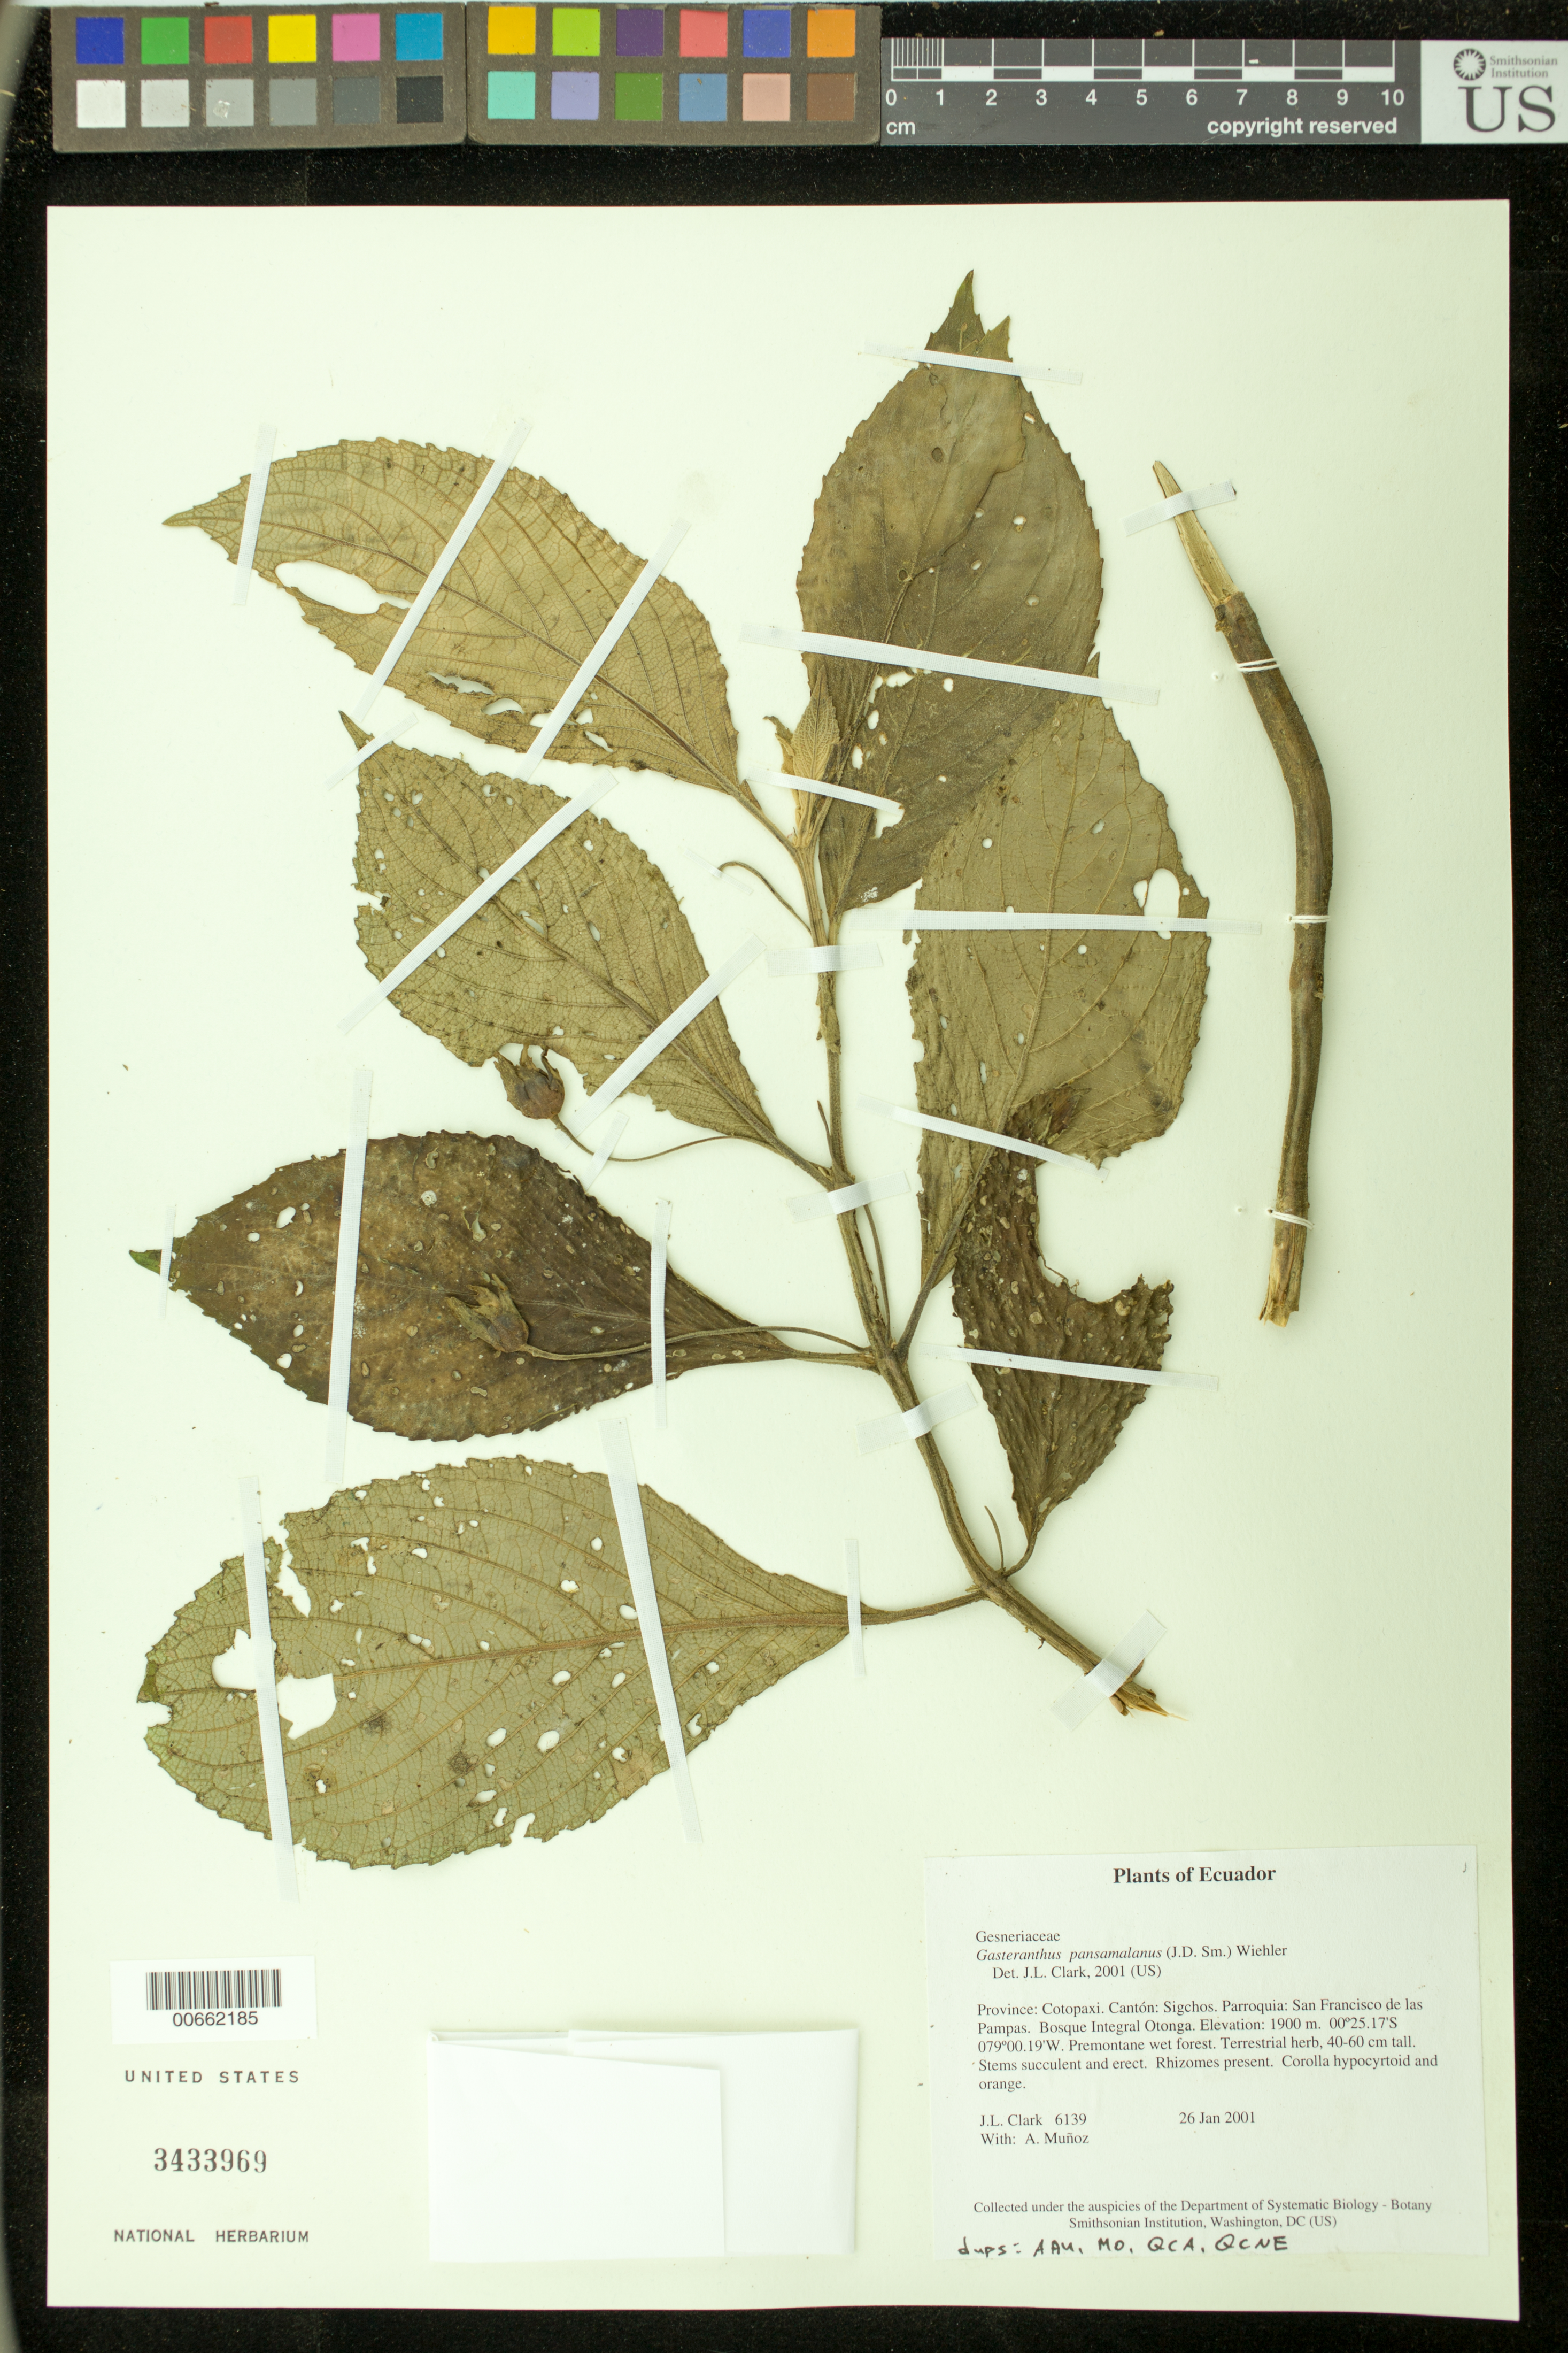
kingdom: Plantae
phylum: Tracheophyta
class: Magnoliopsida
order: Lamiales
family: Gesneriaceae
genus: Gasteranthus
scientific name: Gasteranthus pansamalanus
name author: (Donn. Sm.) Wiehler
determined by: Clark, J. L., (SEL), The Marie Selby Botanical Garden (UNITED STATES)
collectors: J. L. Clark & A. Muñoz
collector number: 6139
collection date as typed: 26 Jan 2001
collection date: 2001-01-26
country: Ecuador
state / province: Cotopaxi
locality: Cantón: Sigchos. Parroquia: San Francisco de las Pampas. Bosque Integral Otonga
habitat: Premontane wet forest.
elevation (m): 1900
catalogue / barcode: US 3433969